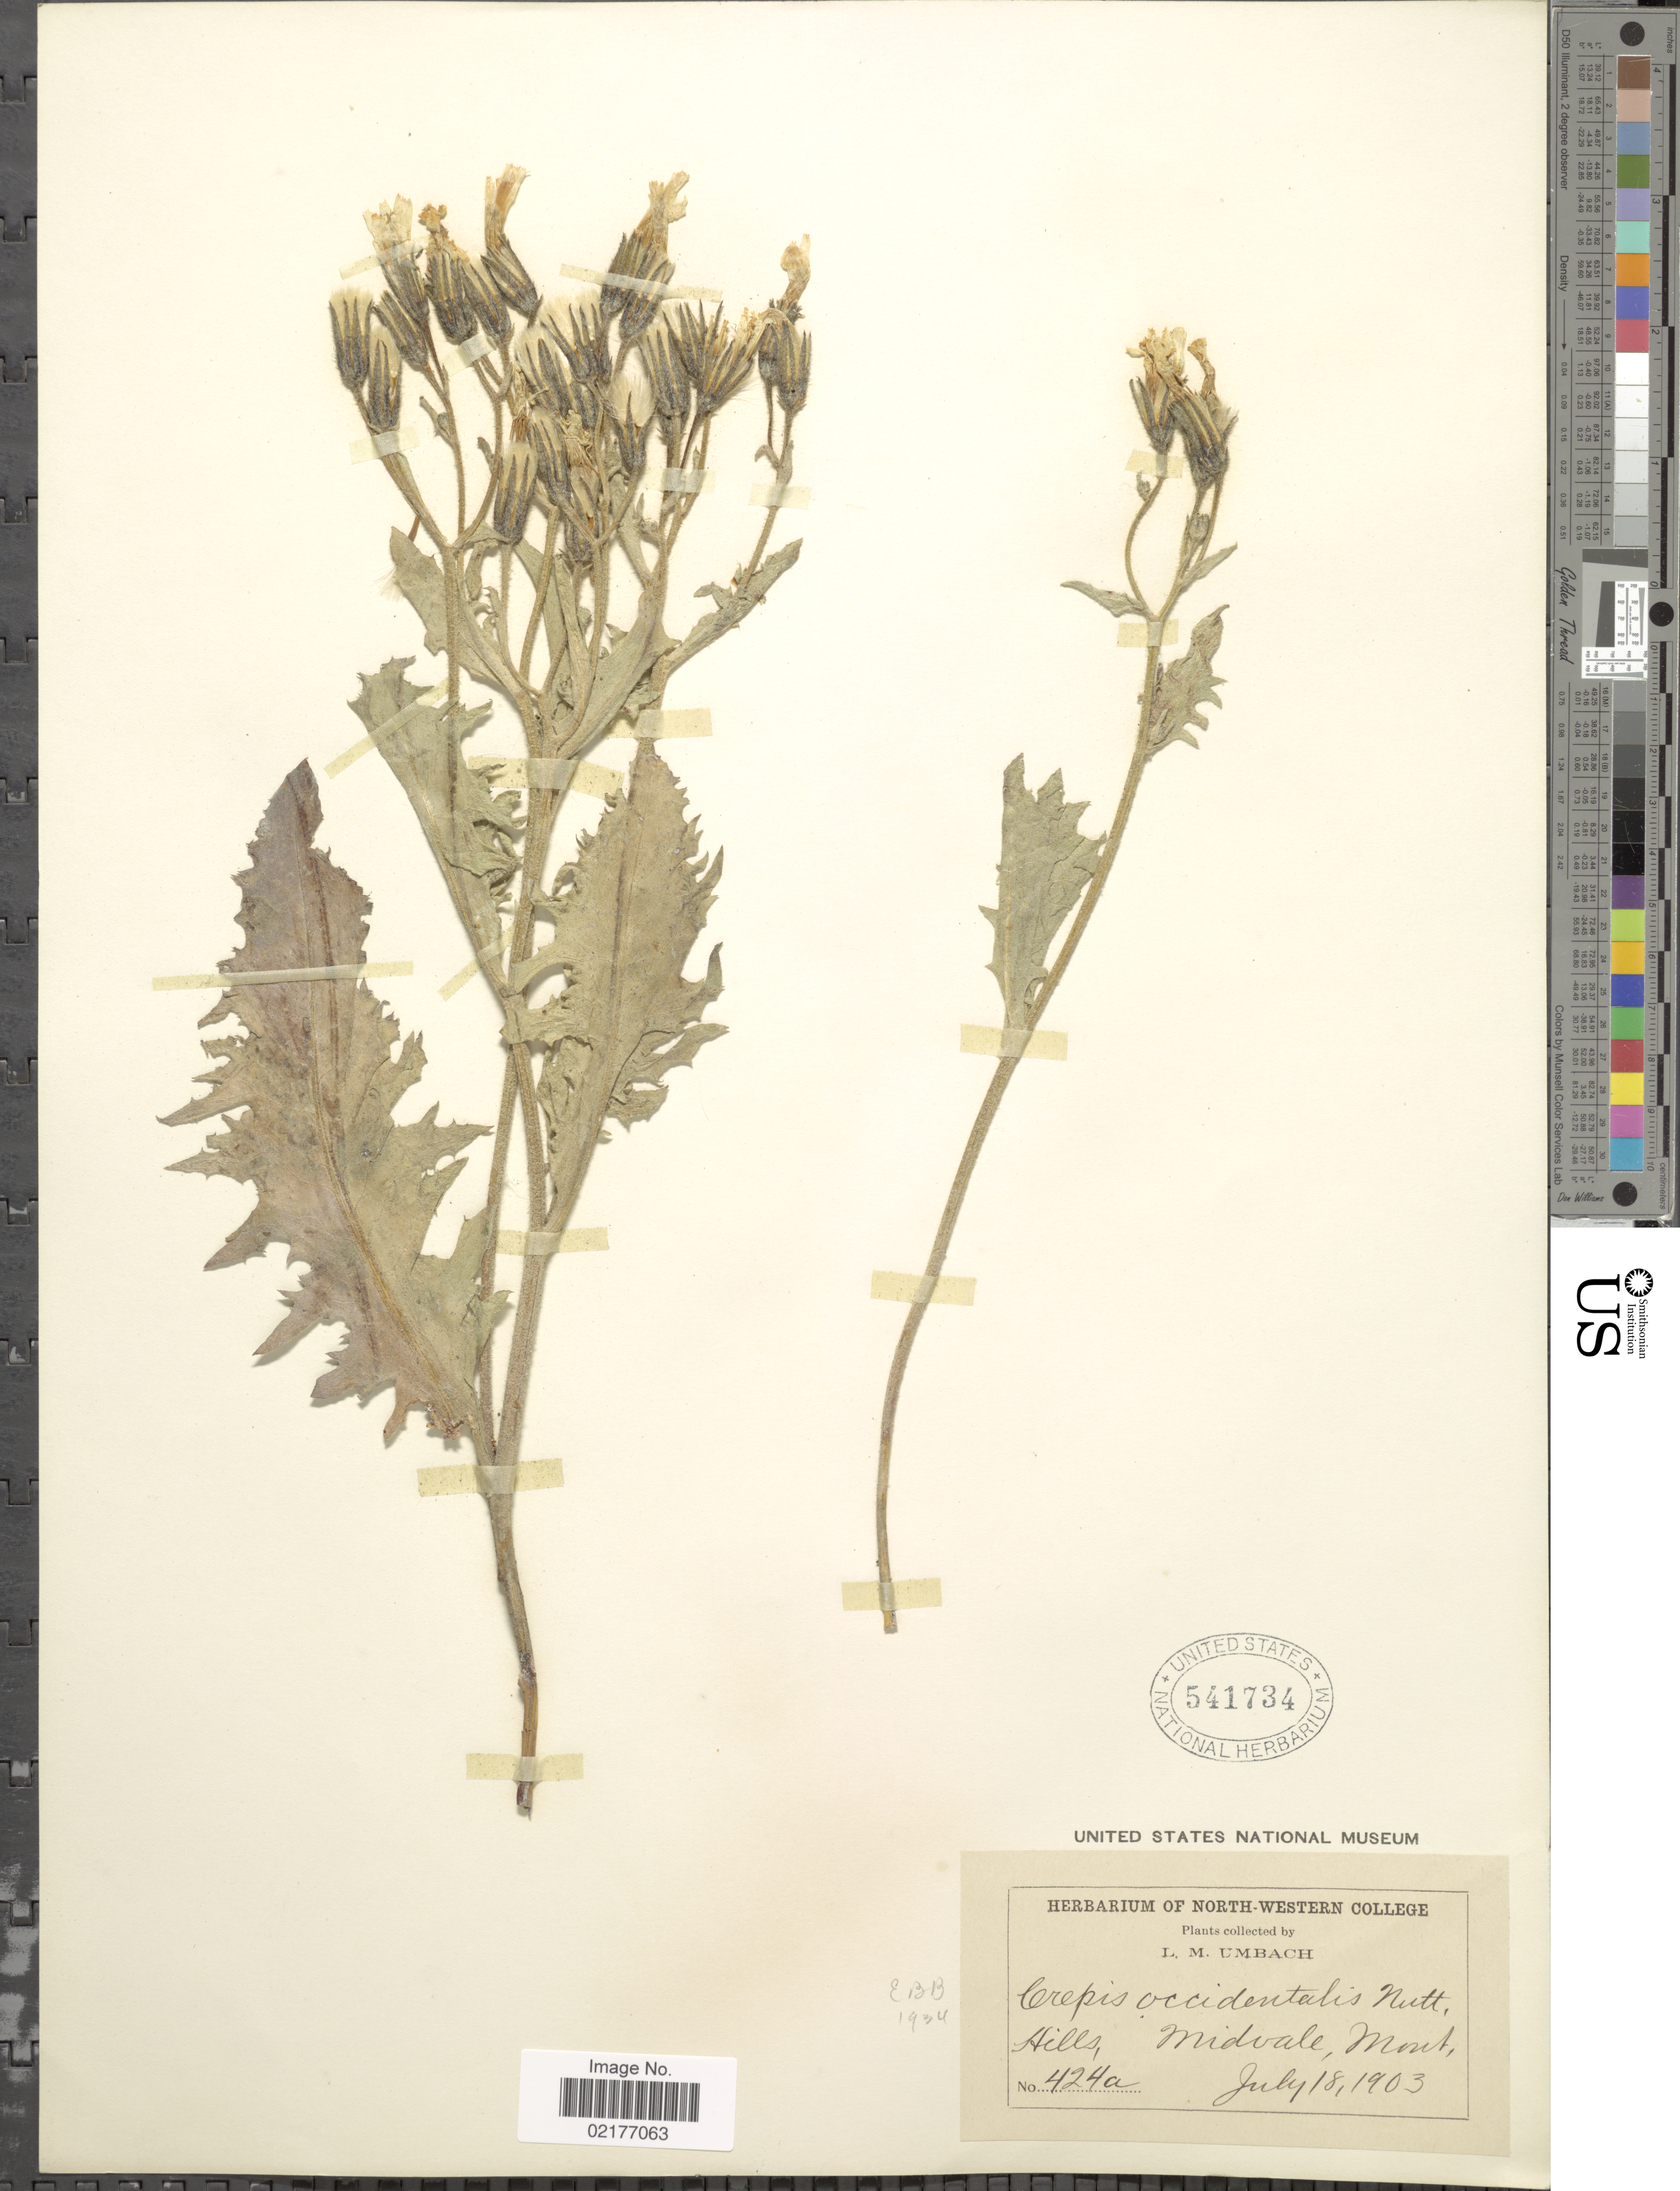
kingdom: Plantae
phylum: Tracheophyta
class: Magnoliopsida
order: Asterales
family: Asteraceae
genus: Crepis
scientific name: Crepis occidentalis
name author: Nutt.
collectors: L. M. Umbach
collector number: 424a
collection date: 1903-07-18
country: United States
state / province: Montana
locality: Hills, Midvale, Mont.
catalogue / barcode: US 541734